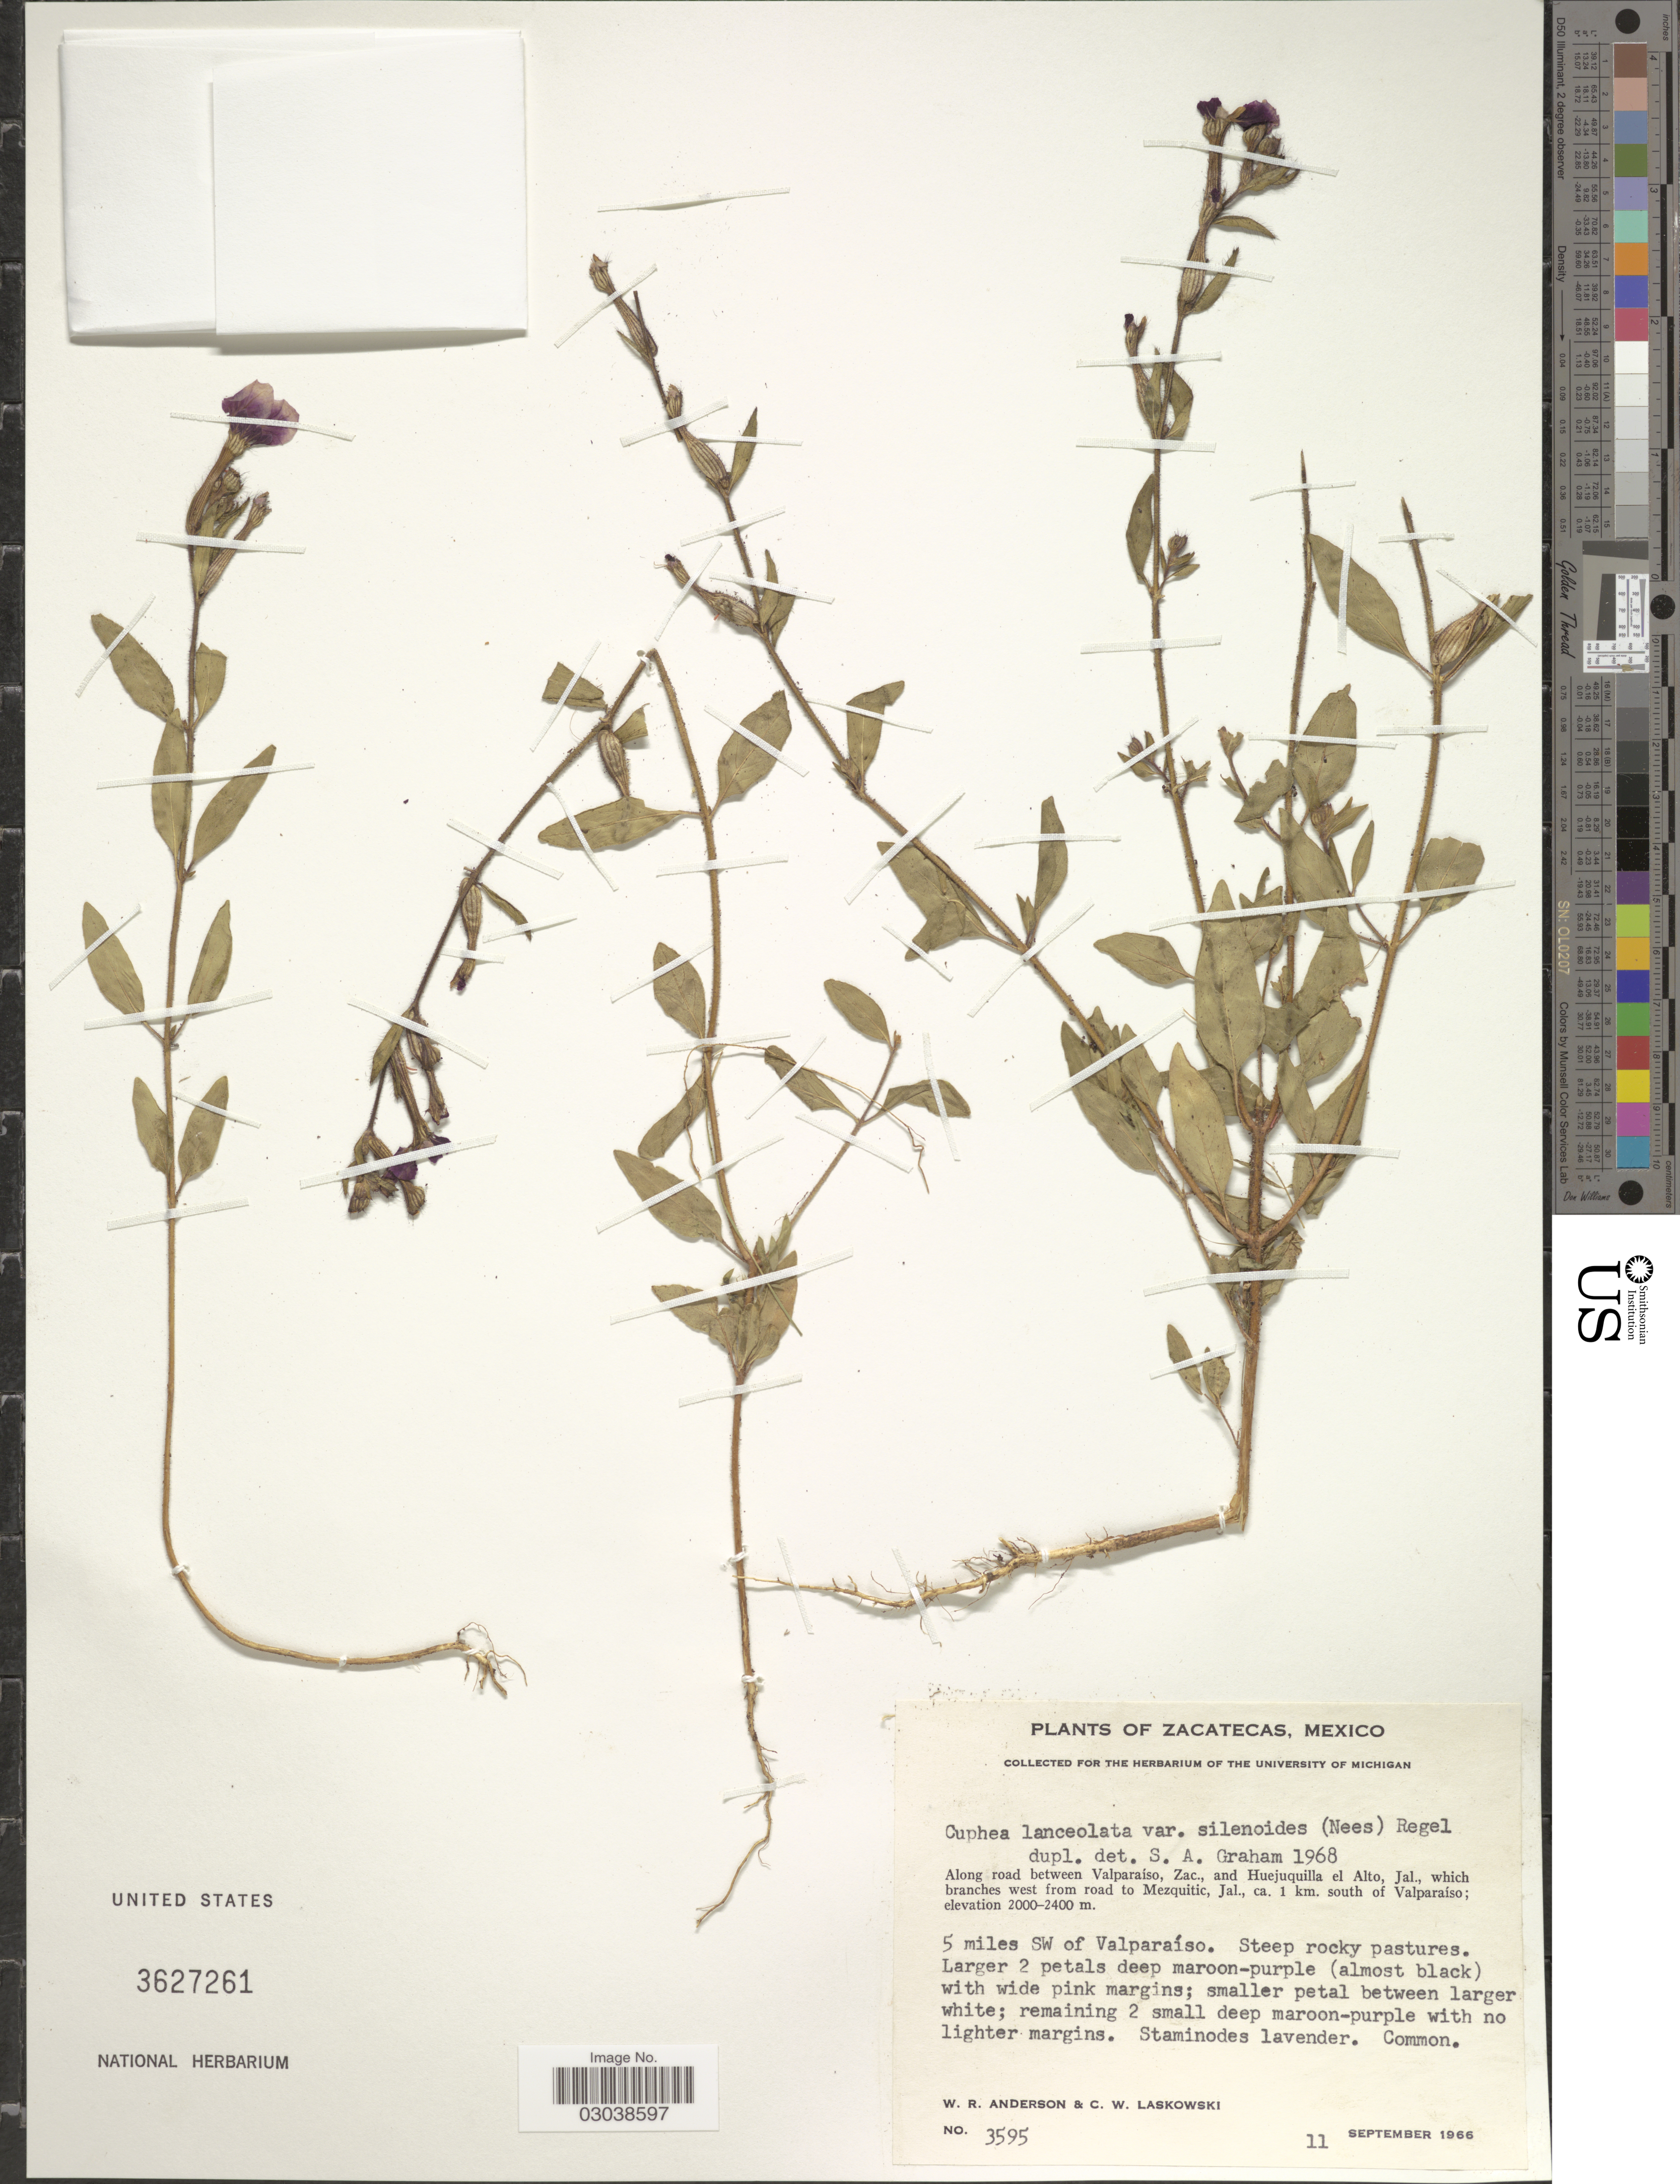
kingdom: Plantae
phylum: Tracheophyta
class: Magnoliopsida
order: Myrtales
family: Lythraceae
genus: Cuphea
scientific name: Cuphea lanceolata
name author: W.T. Aiton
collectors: W. Anderson & C. Laskowski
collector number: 3595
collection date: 1966-09-11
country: Mexico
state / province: Zacatecas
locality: Along road between Valparaíso, Zac., and Huejuquilla el Alto, Jal., which branches west from road to Mezquitic, Jal. 1 km. south of Valparaiso, 5 miles SW of Valparaíso.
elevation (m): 2000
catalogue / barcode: US 3627261